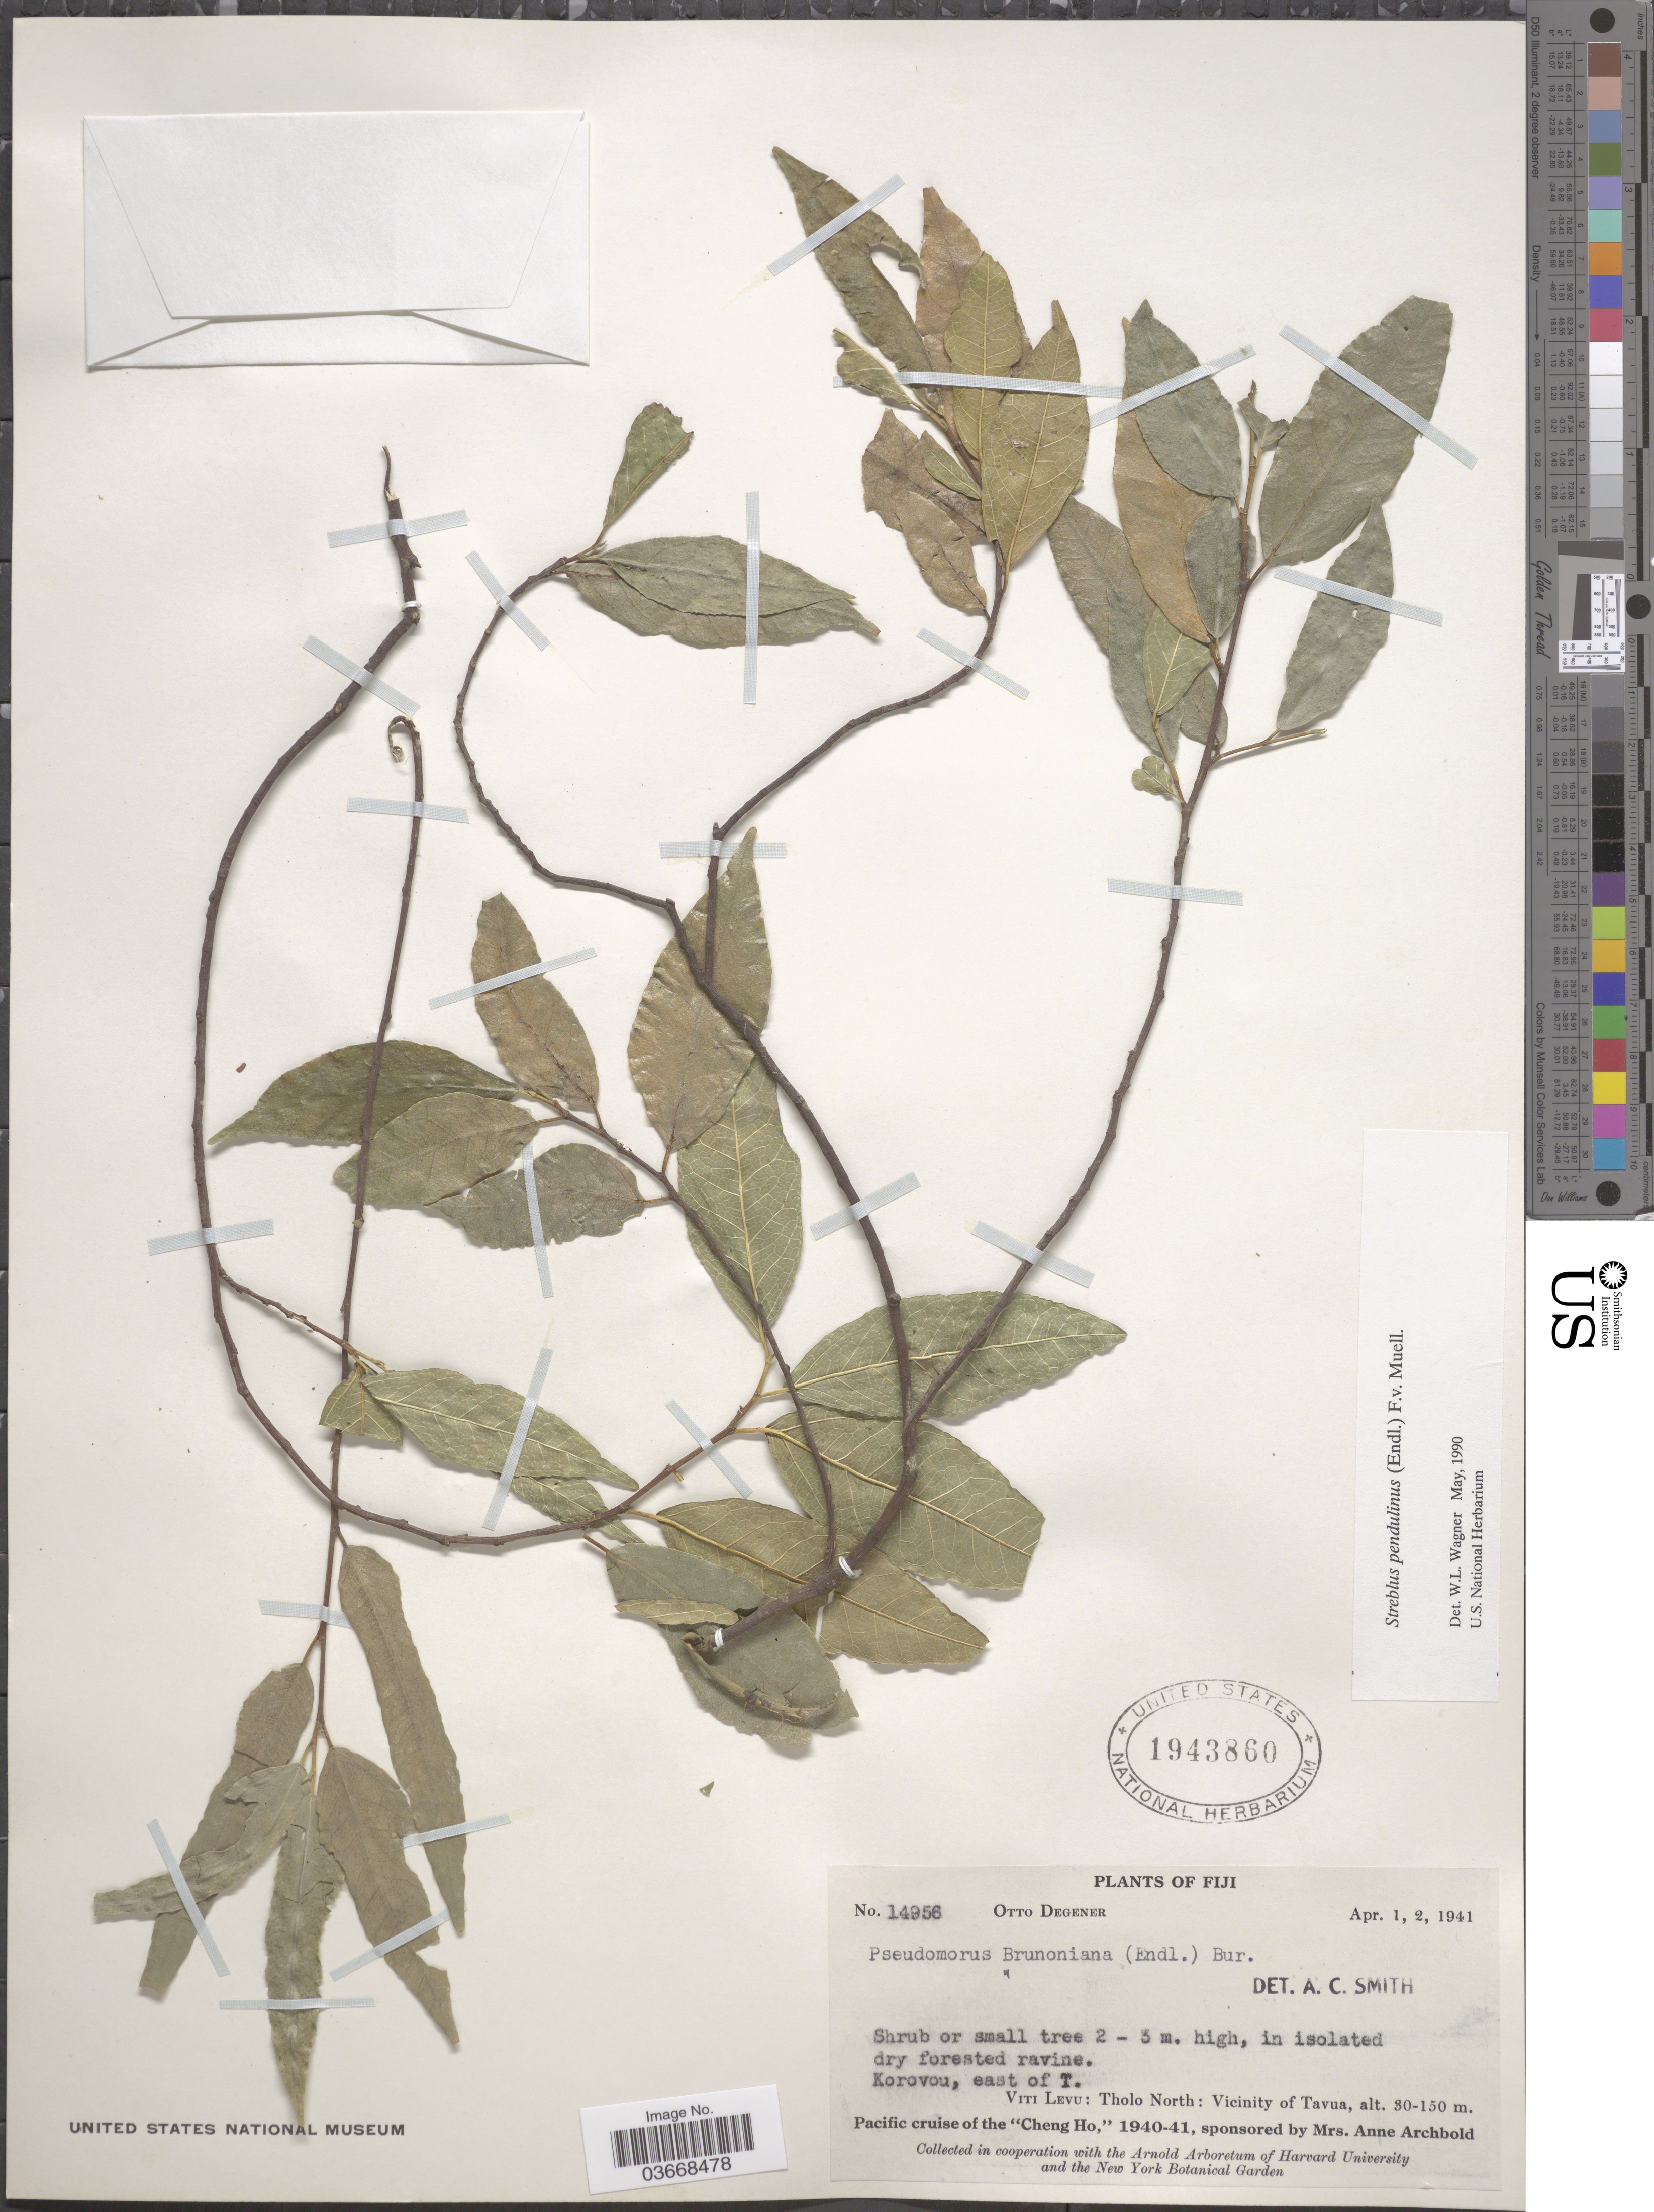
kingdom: Plantae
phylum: Tracheophyta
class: Magnoliopsida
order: Rosales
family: Moraceae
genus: Paratrophis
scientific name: Paratrophis pendulina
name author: (Endl.) E. M. Gardner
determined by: Wagner, W. L., (BOT), Smithsonian Institution - National Museum of Natural History (UNITED STATES)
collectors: O. Degener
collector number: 14956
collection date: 1941-04-01/1941-04-02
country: Fiji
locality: Korovou, east of T. Viti Levu: Tholo North: Vicinity of Tavua.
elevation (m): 30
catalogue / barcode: US 1943860